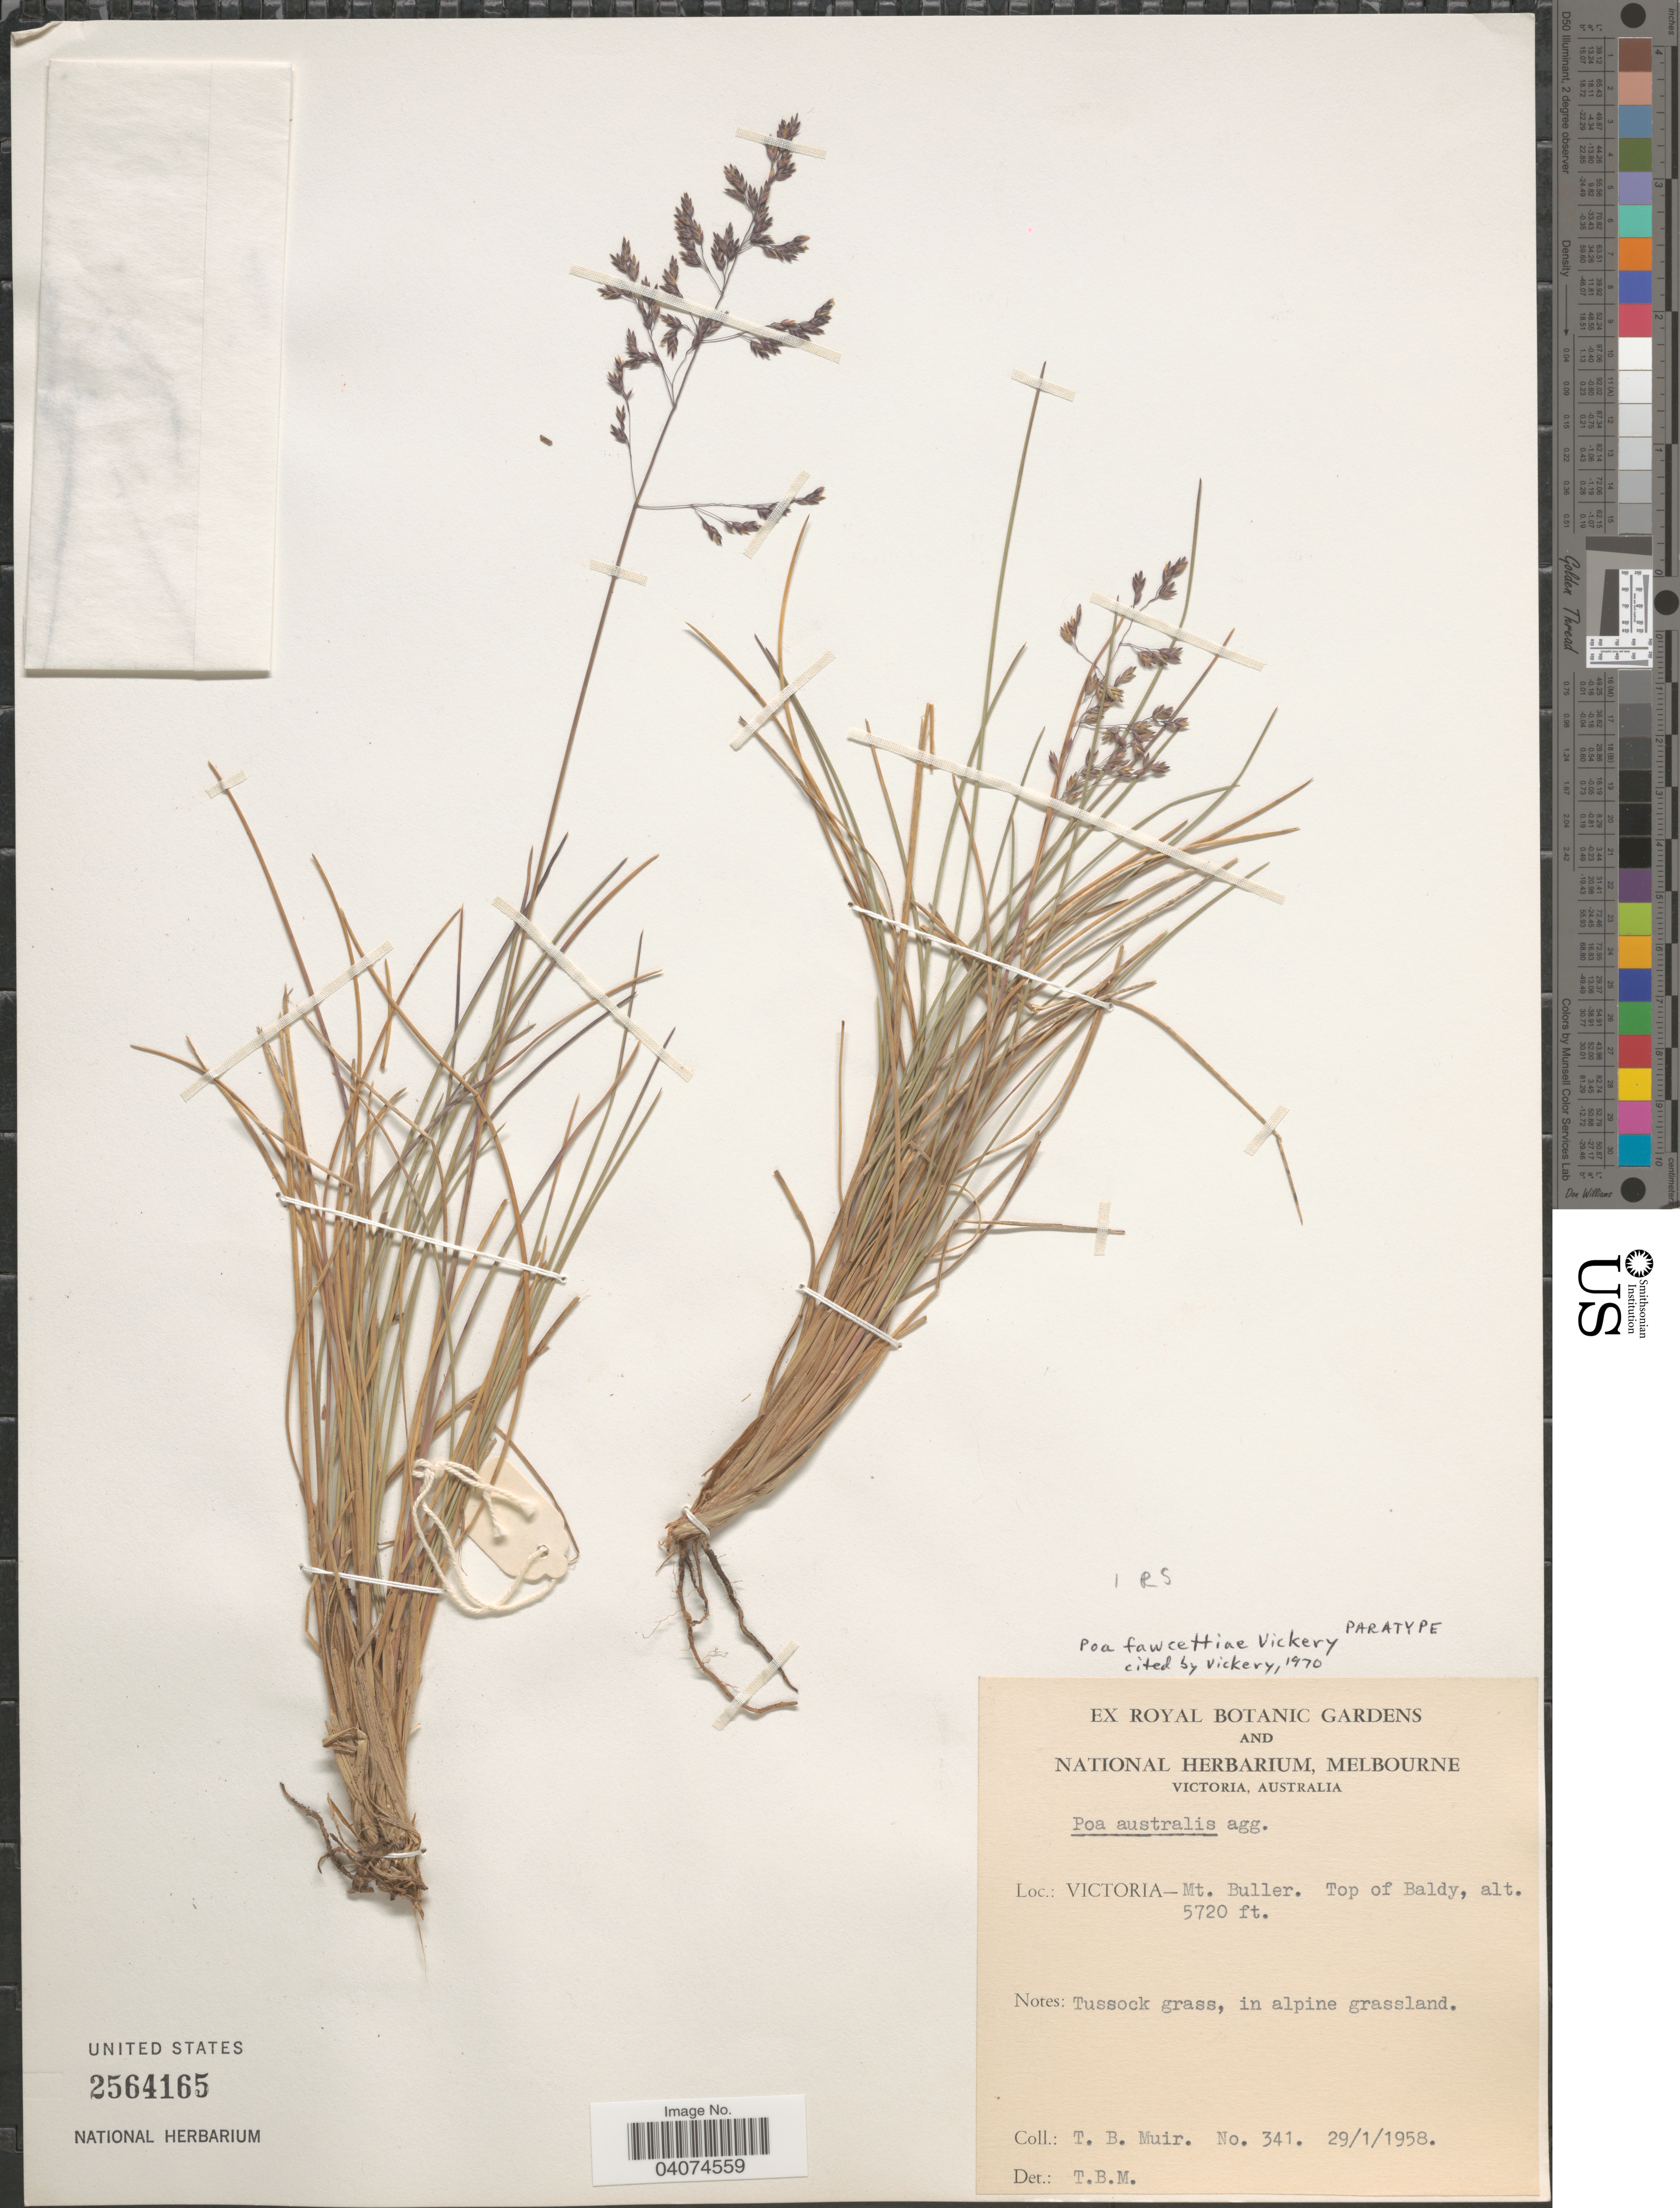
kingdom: Plantae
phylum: Tracheophyta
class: Liliopsida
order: Poales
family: Poaceae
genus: Poa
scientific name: Poa fawcettiae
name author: Vickery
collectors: T. Muir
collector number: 341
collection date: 1958-01-29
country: Australia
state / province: Victoria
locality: Victoria - Mt. Buller. Top of Baldy.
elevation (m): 1743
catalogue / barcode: US 2564165